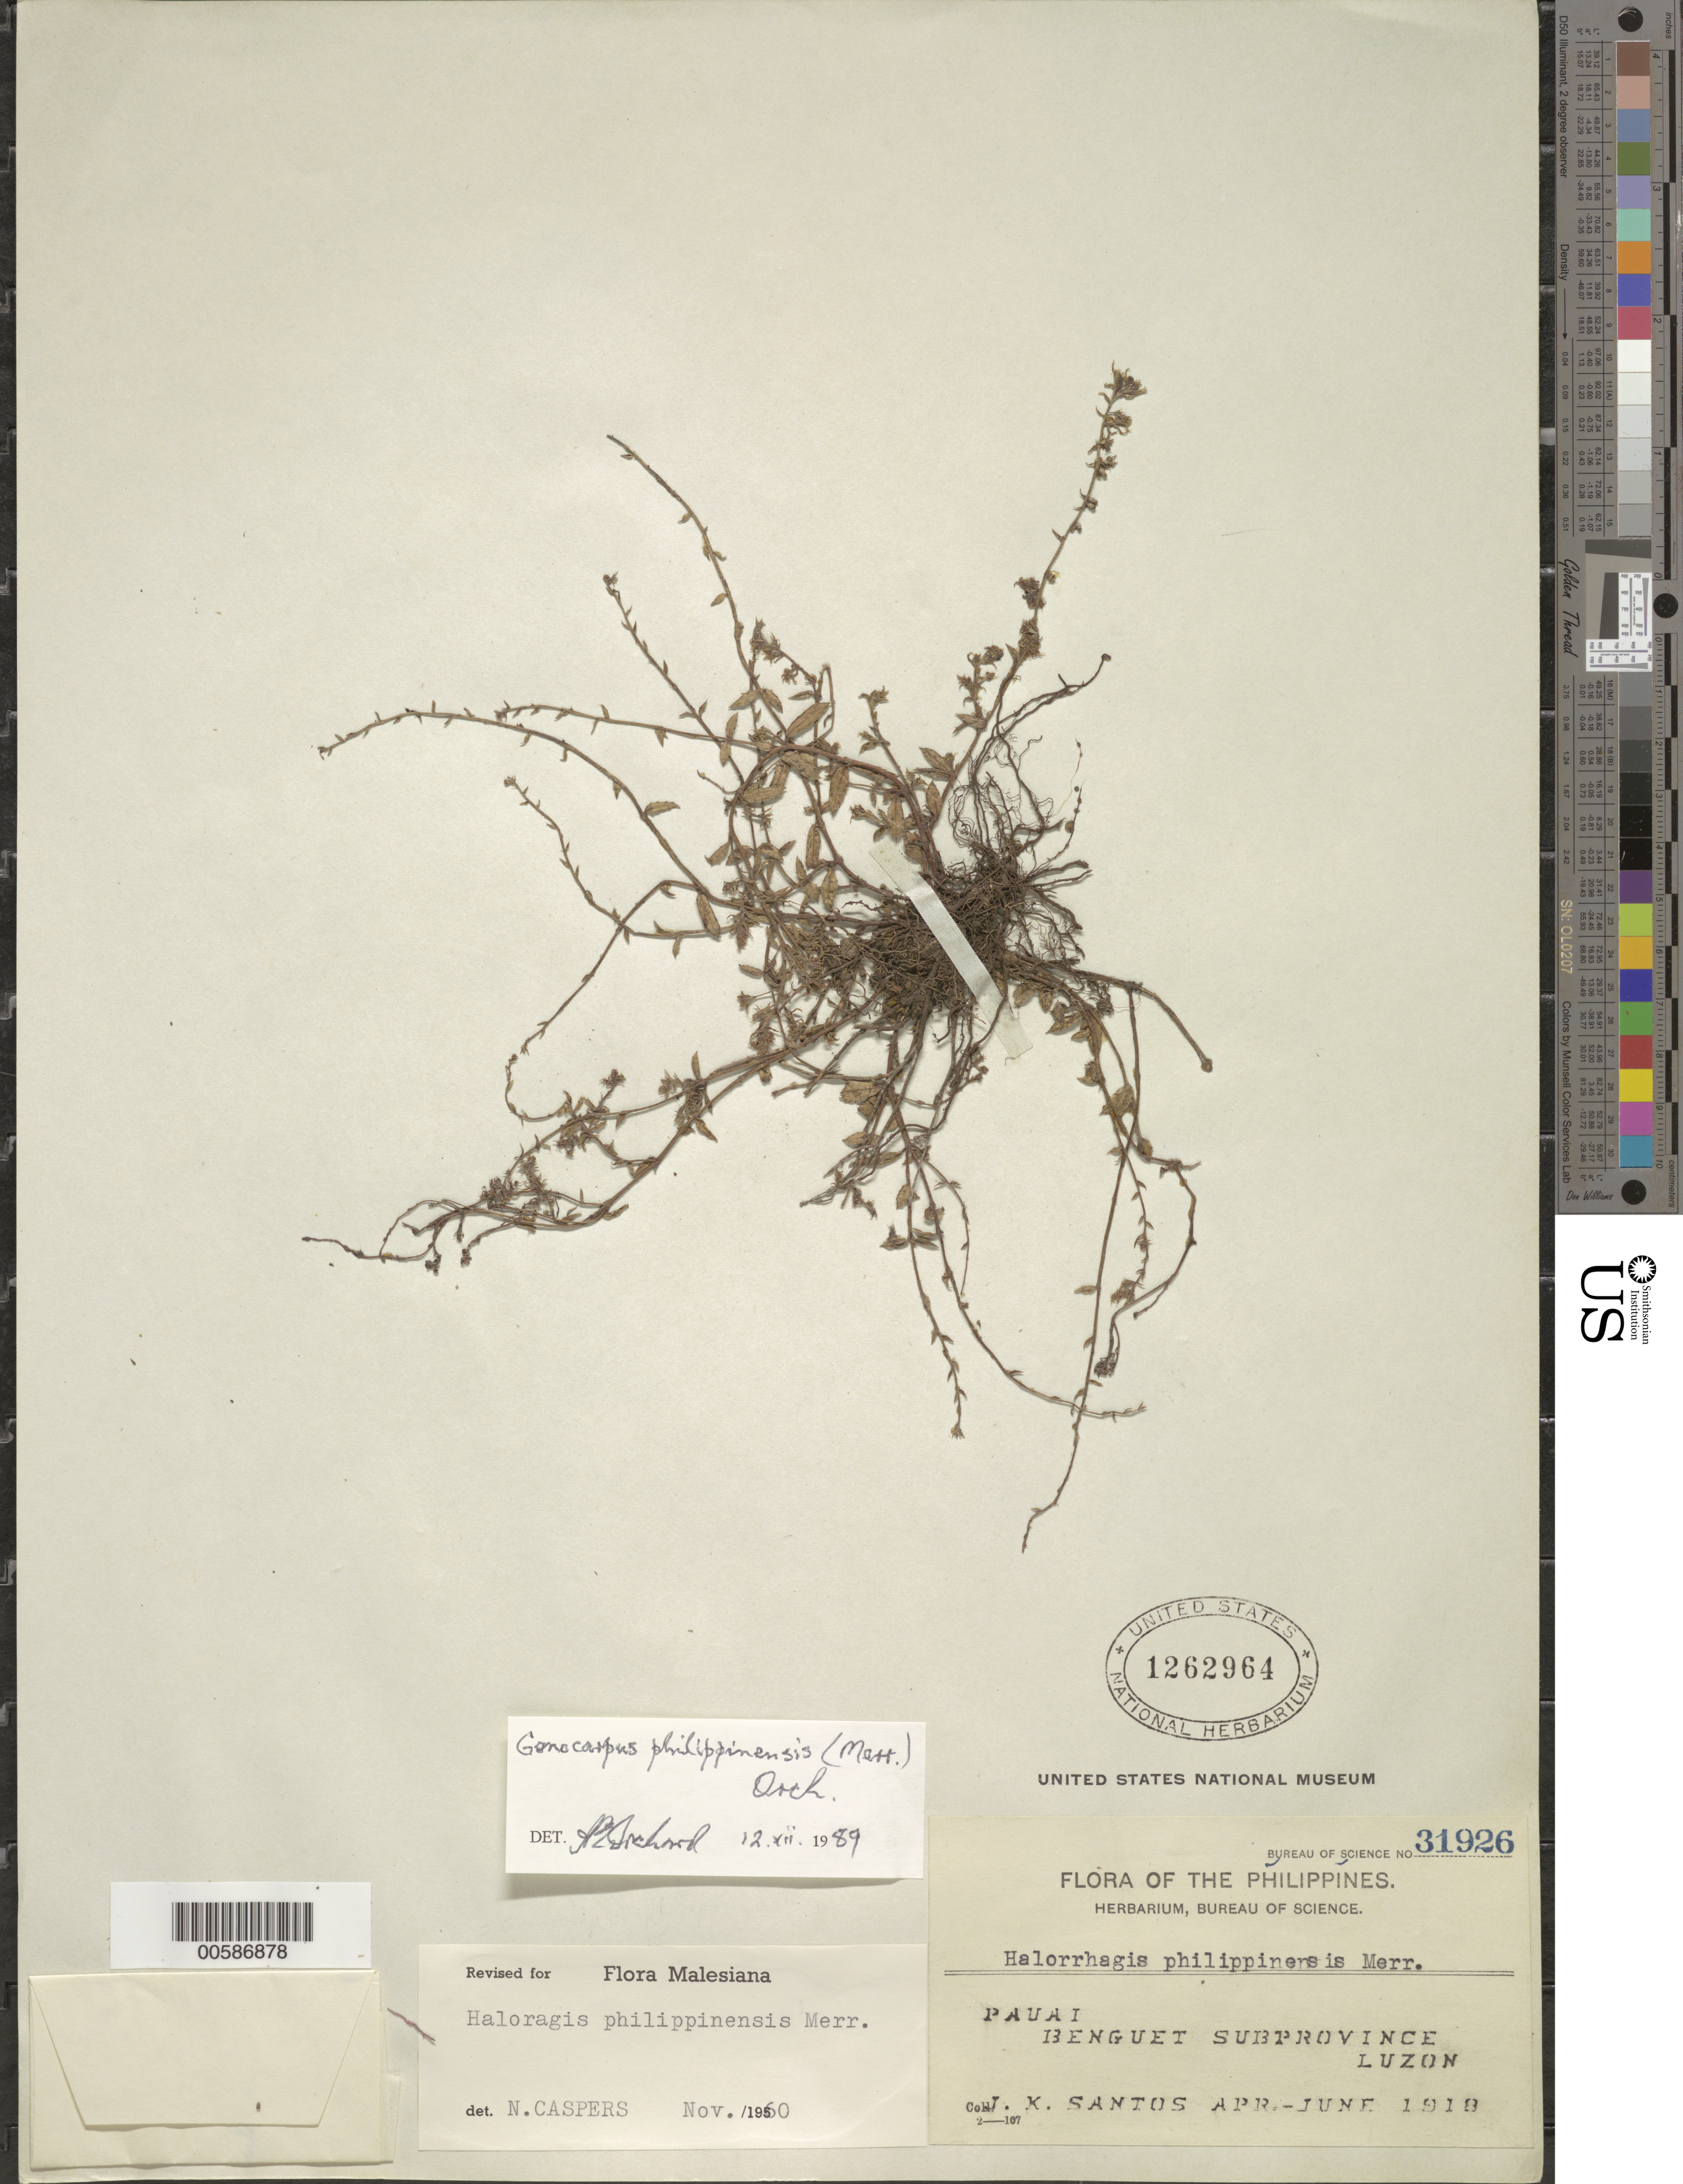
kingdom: Plantae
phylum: Tracheophyta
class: Magnoliopsida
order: Saxifragales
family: Haloragaceae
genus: Gonocarpus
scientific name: Gonocarpus philippinensis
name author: (Merr.) Orchard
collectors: J. K. Santos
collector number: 31926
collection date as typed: Apr 1918 to -- Jun 1918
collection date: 1918-04/1918-06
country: Philippines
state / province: Cordillera (Administrative Region)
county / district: Benguet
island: Luzon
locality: Pauai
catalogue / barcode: US 1262964